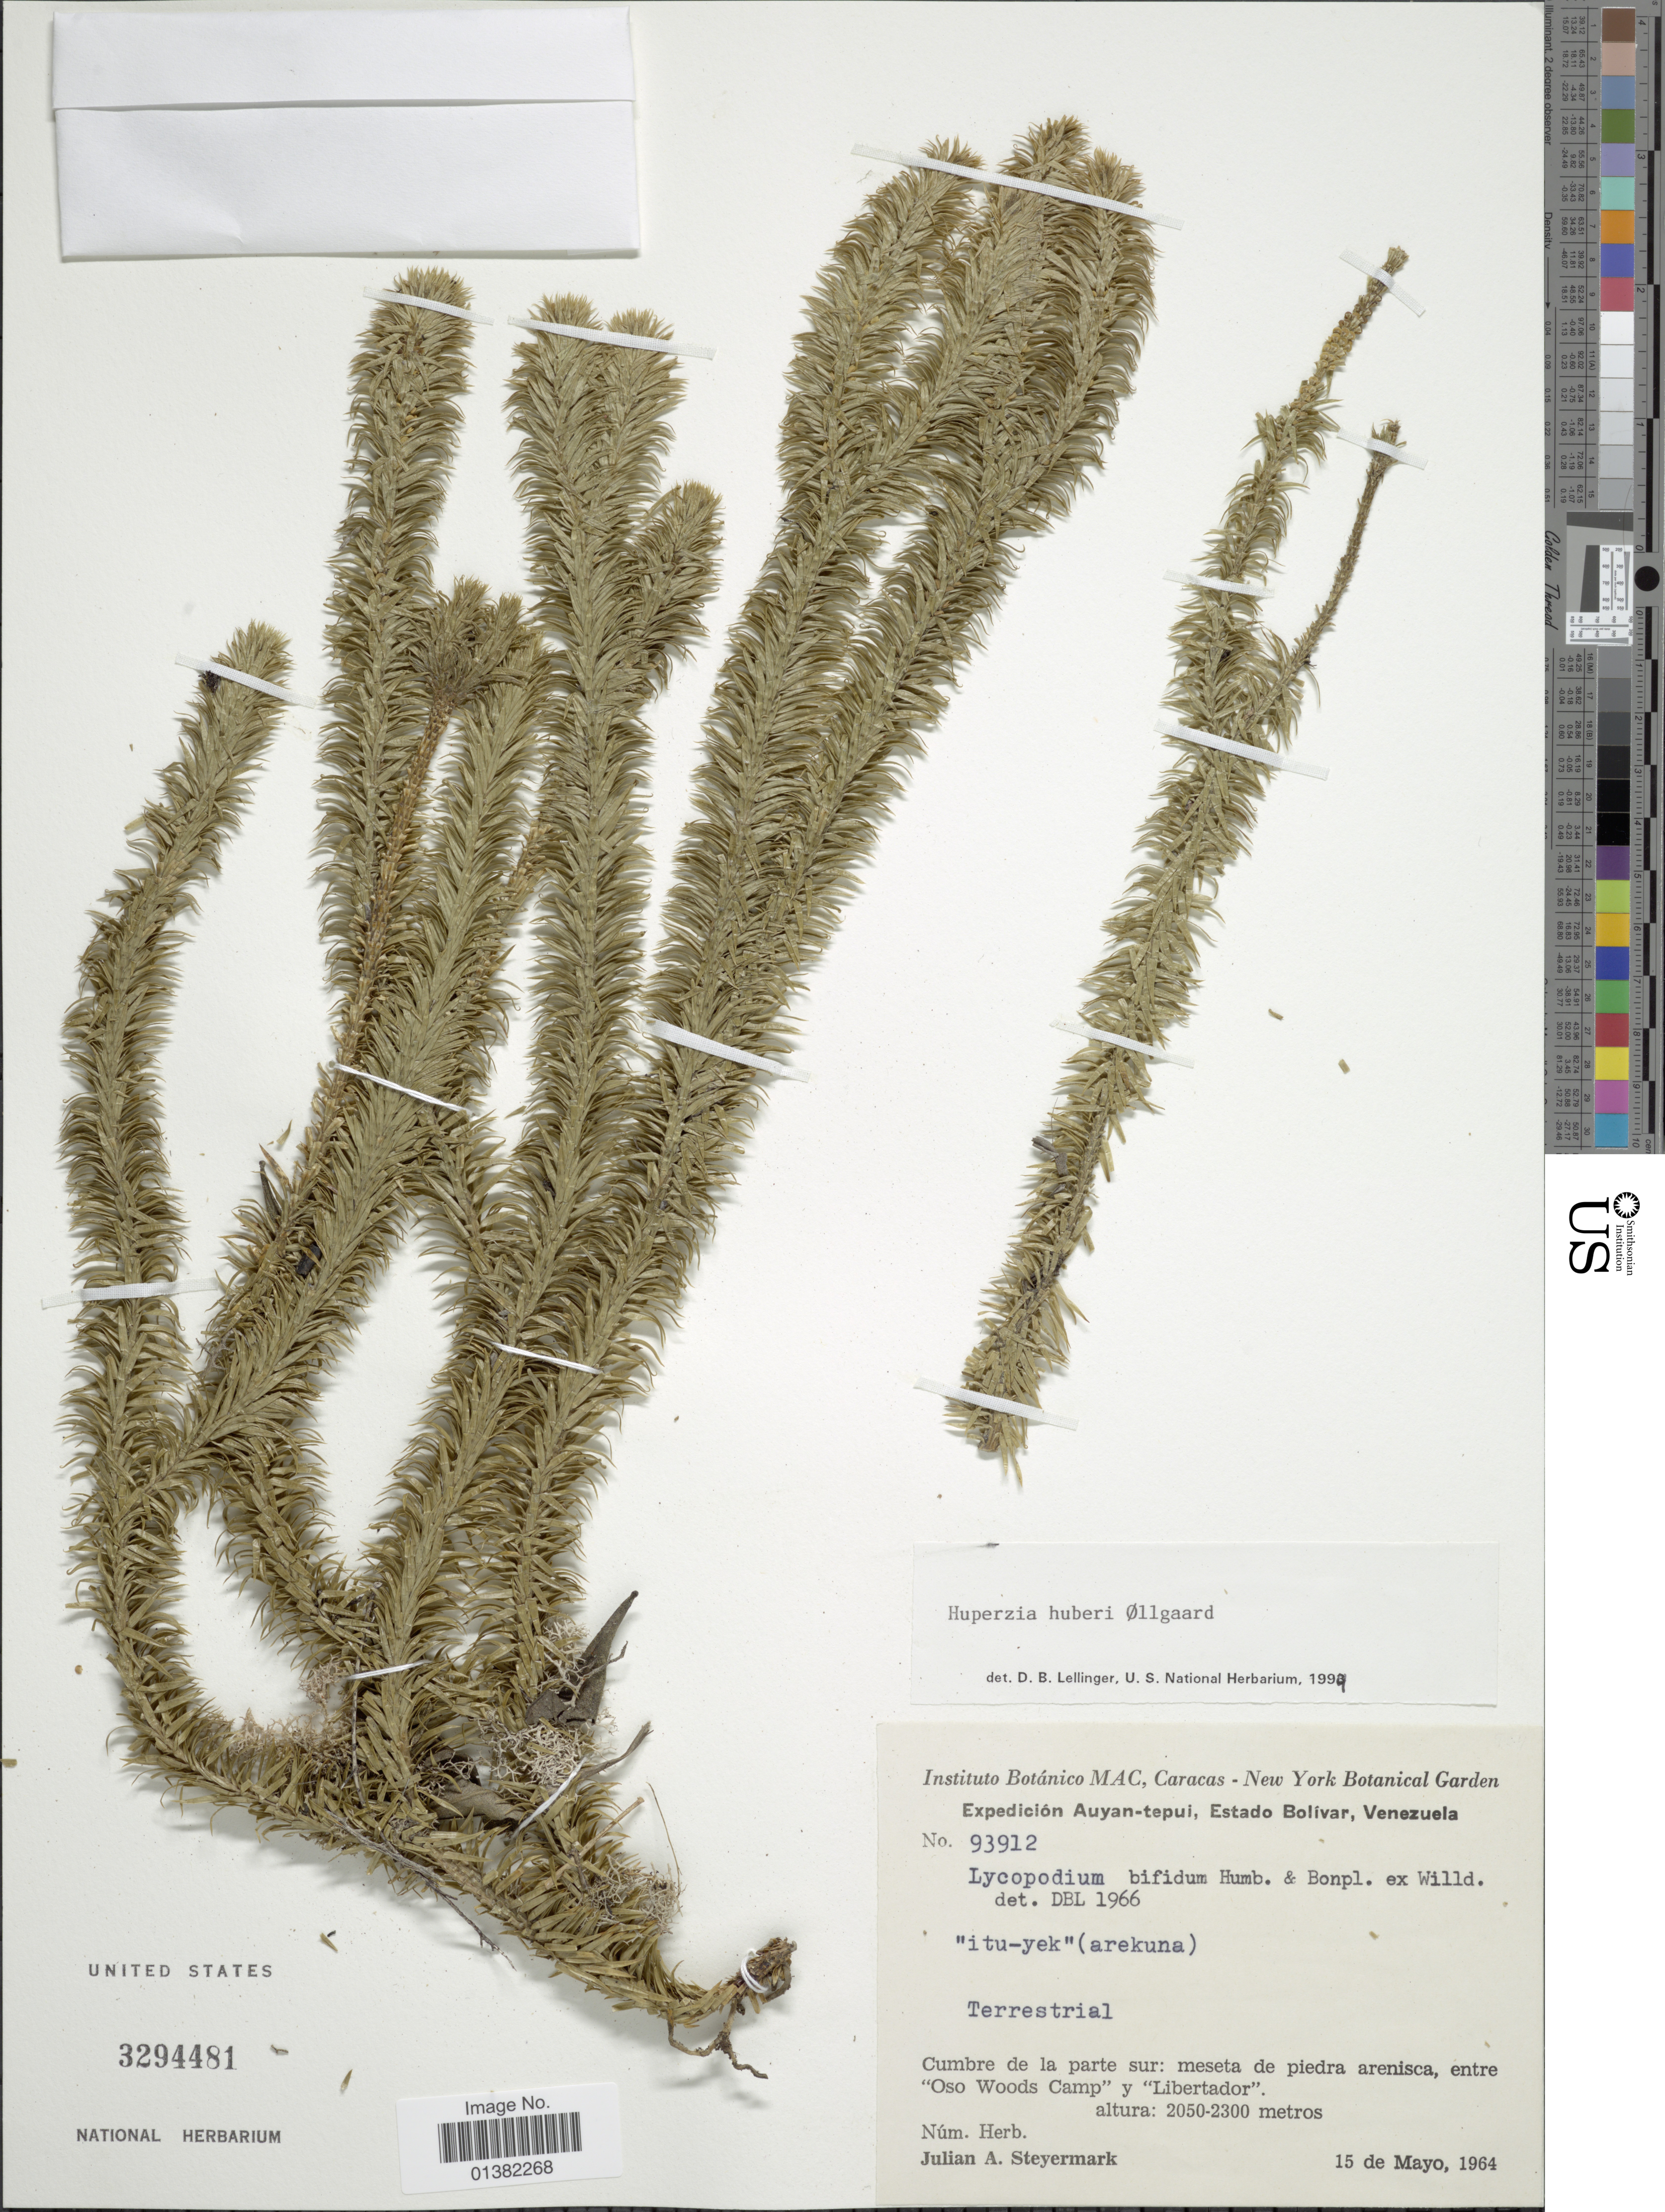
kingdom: Plantae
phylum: Tracheophyta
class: Lycopodiopsida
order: Lycopodiales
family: Lycopodiaceae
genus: Phlegmariurus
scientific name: Phlegmariurus huberi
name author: (B. Øllg.) B. Øllg.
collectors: J. Steyermark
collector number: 93912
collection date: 1964-05-15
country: Venezuela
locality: Cumbre de la parte sur: meseta de piedra arenisca, entre "Oso Woods Camp" y "Libertador"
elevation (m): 2050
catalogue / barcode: US 3294481